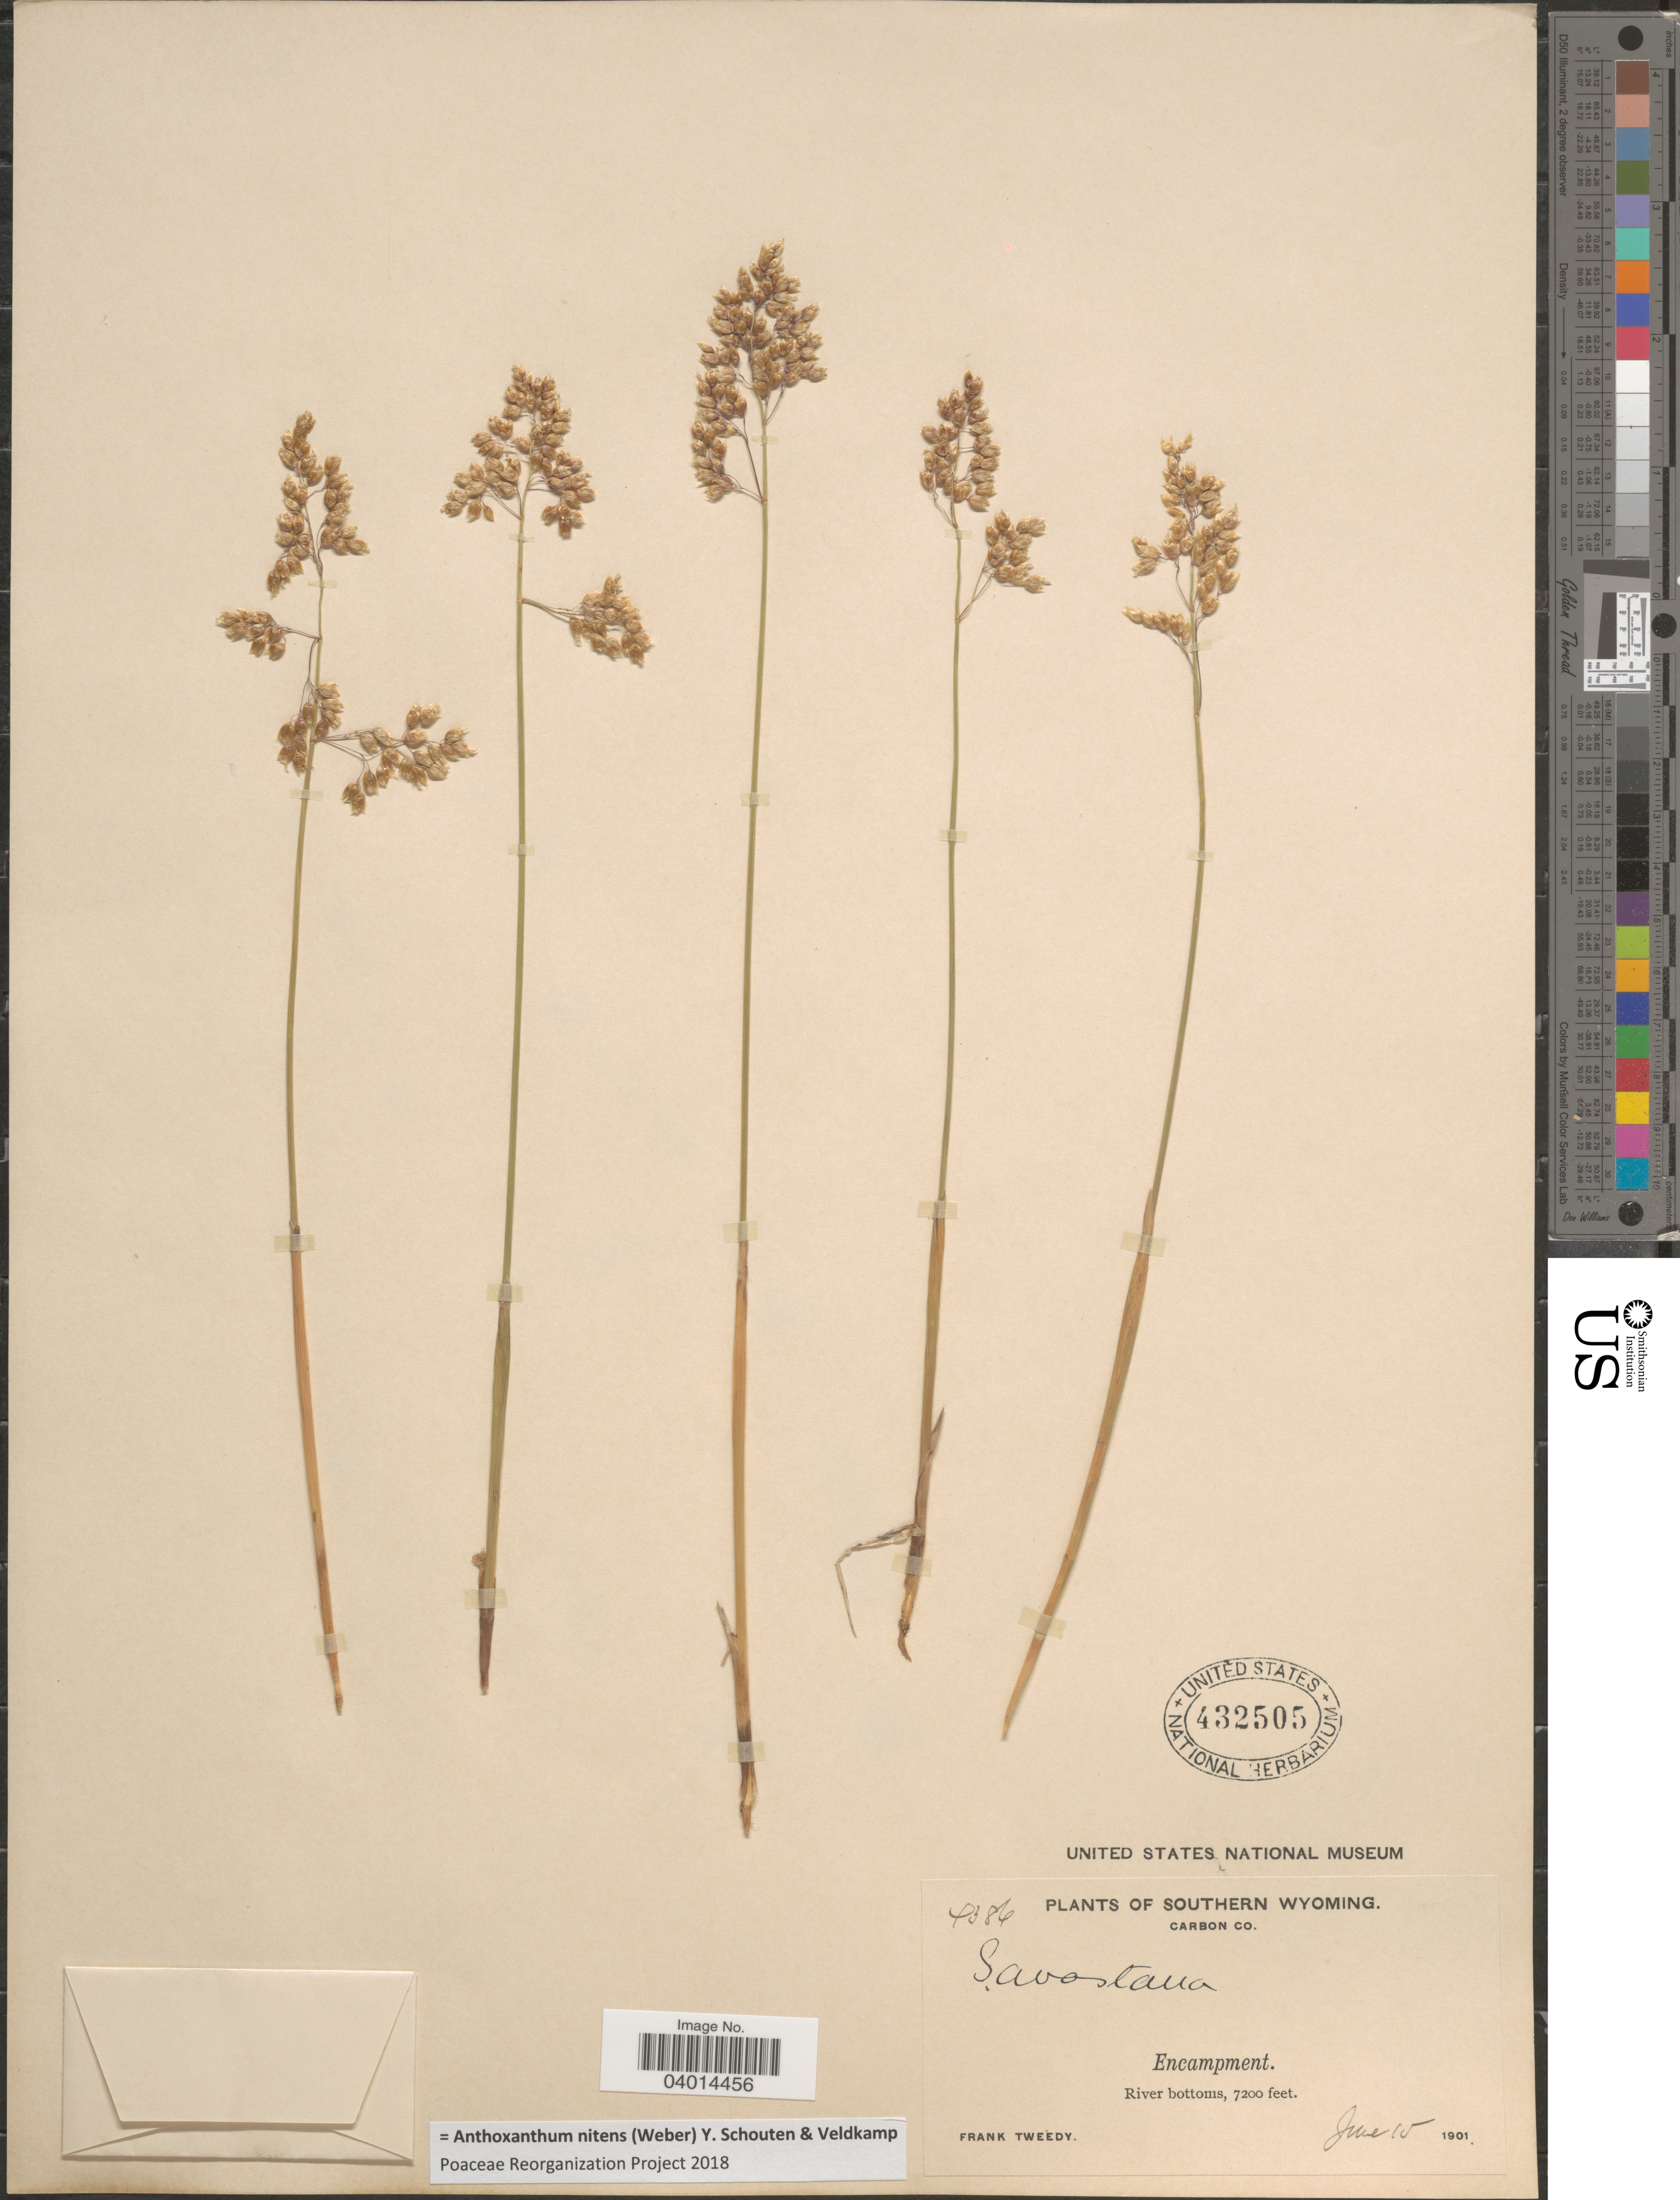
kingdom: Plantae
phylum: Tracheophyta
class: Liliopsida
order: Poales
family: Poaceae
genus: Anthoxanthum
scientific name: Anthoxanthum nitens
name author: (G.H. Weber) R.T.A. Schouten & Veldkamp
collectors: F. Tweedy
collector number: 4386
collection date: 1901-06-15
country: United States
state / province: Wyoming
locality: Southern Wyoming. Carbon Co. Encampment.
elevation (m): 2195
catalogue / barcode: US 432505